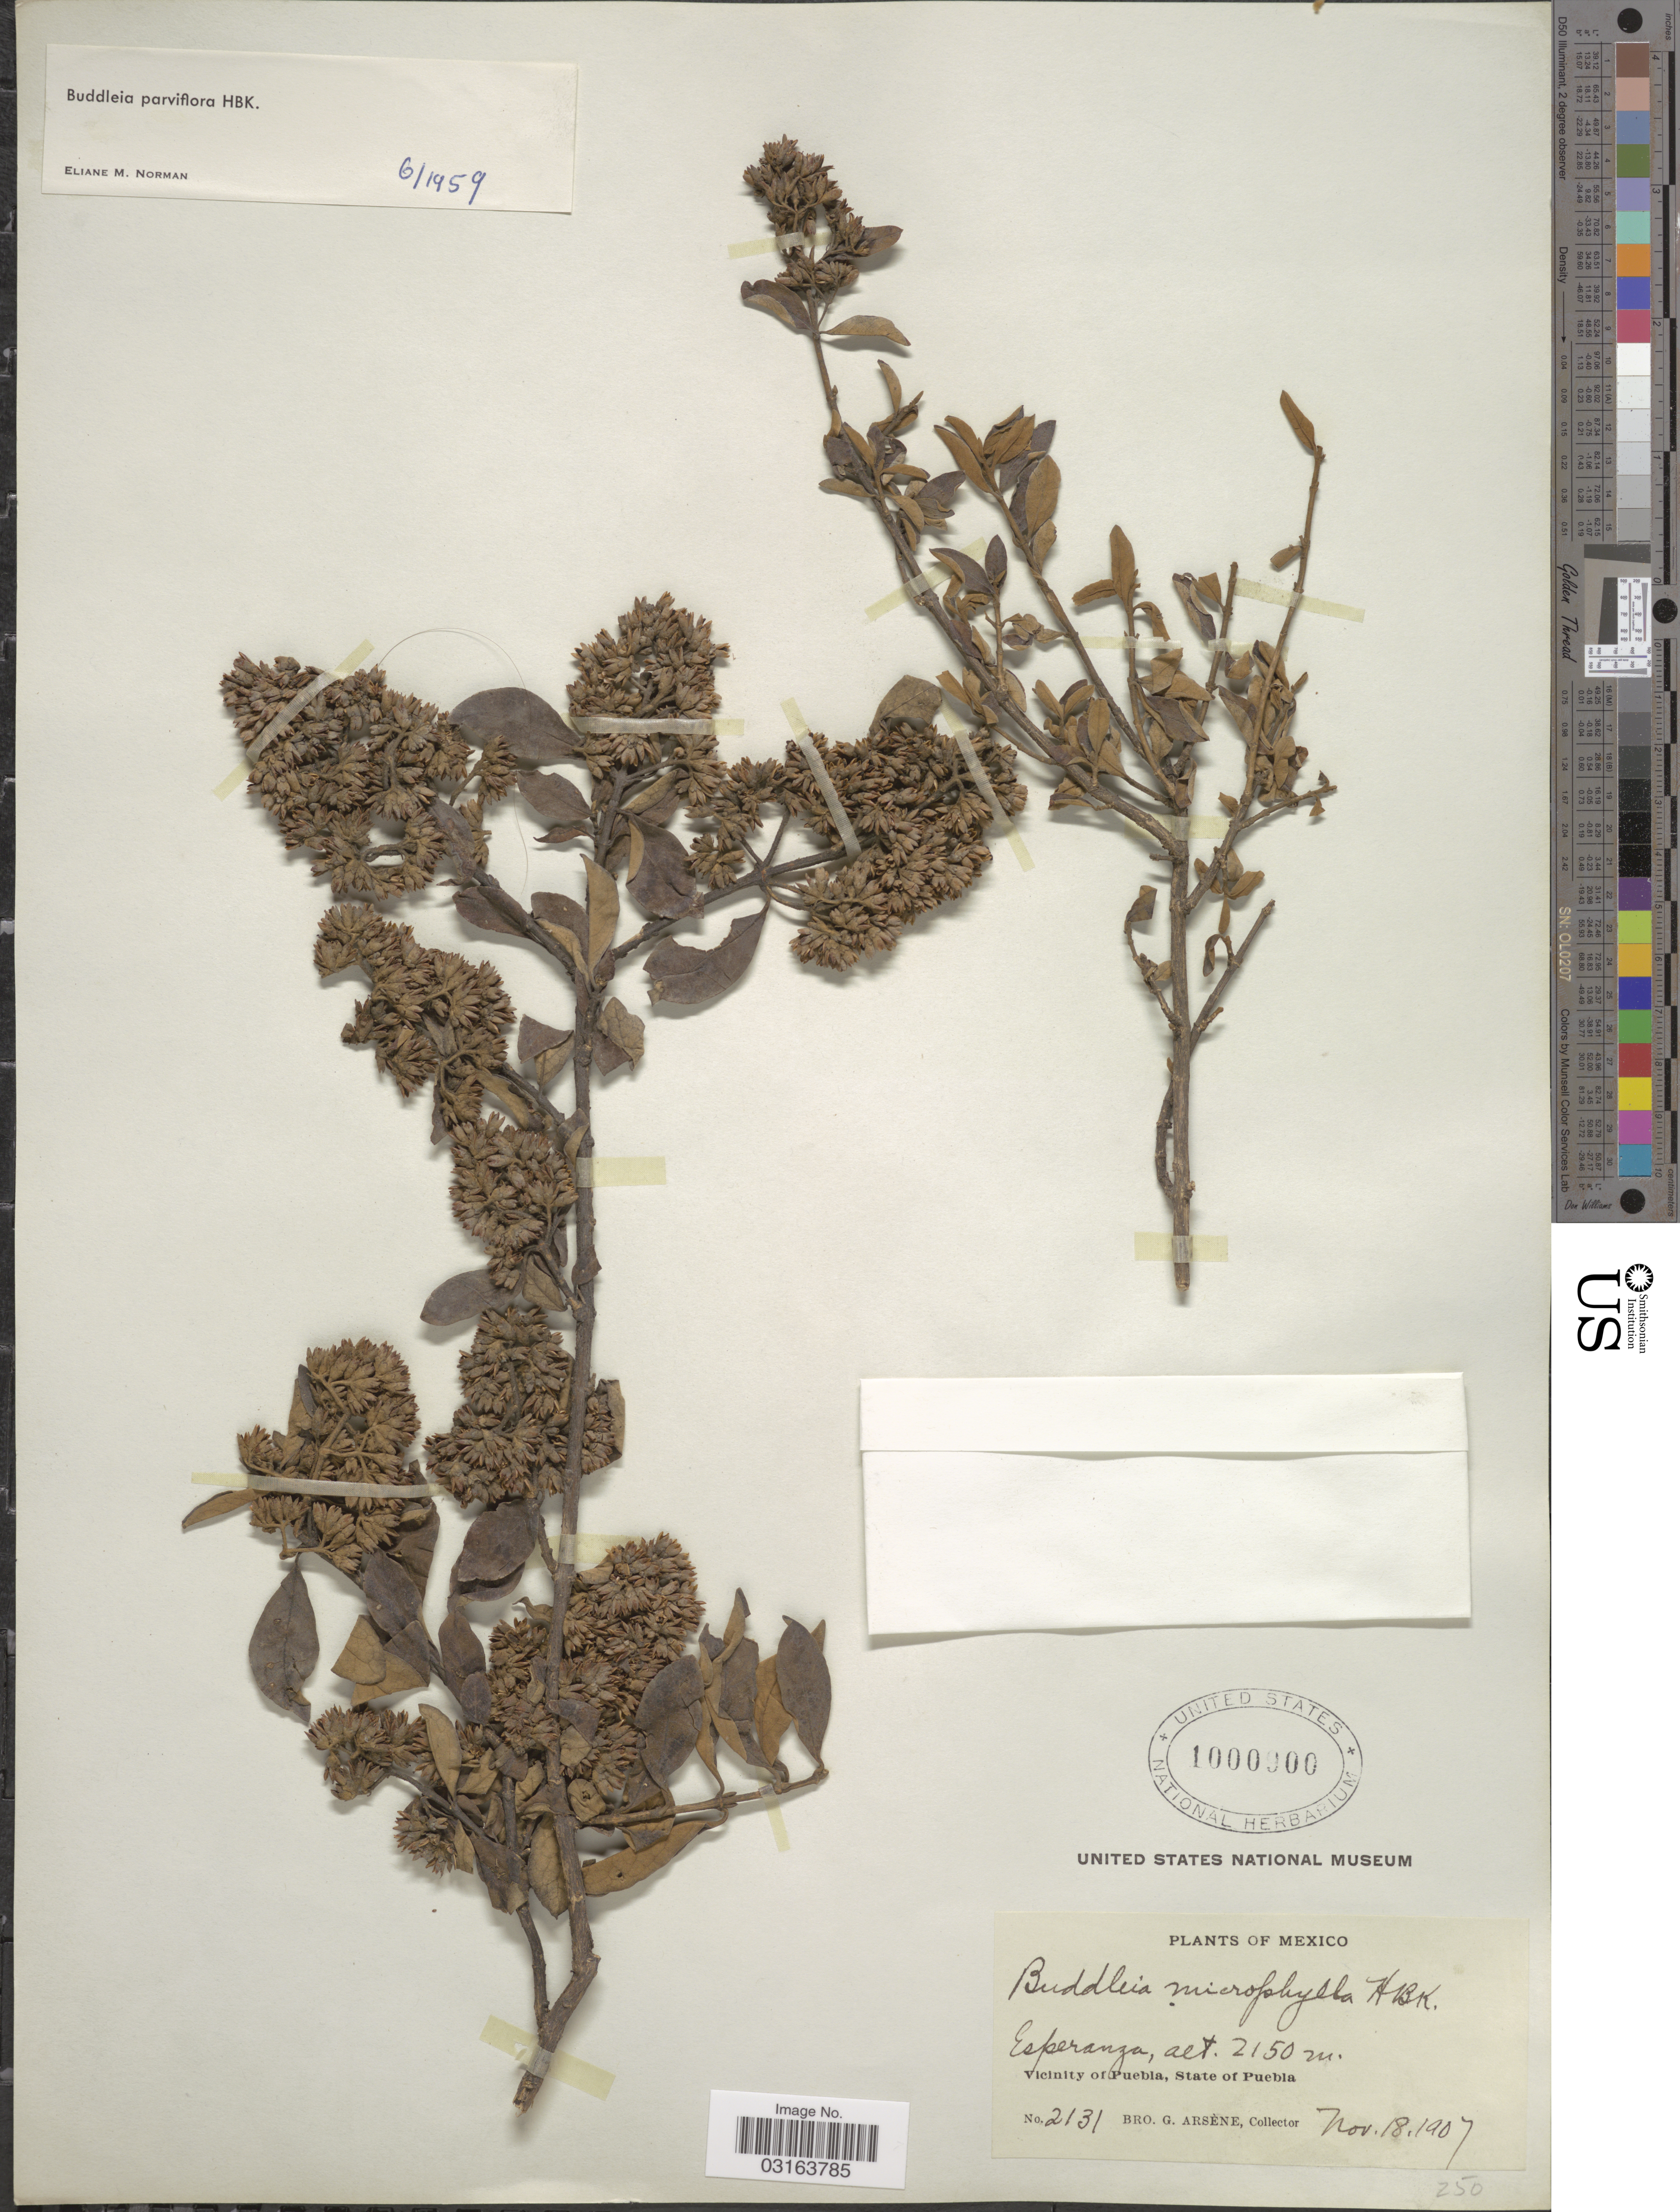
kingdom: Plantae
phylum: Tracheophyta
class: Magnoliopsida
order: Lamiales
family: Scrophulariaceae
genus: Buddleja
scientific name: Buddleja parviflora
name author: Kunth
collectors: Bro. G. Arsène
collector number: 2131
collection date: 1907-11-18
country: Mexico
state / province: Puebla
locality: Esperanza. Vicinity of Puebla.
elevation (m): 2150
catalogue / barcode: US 1000900